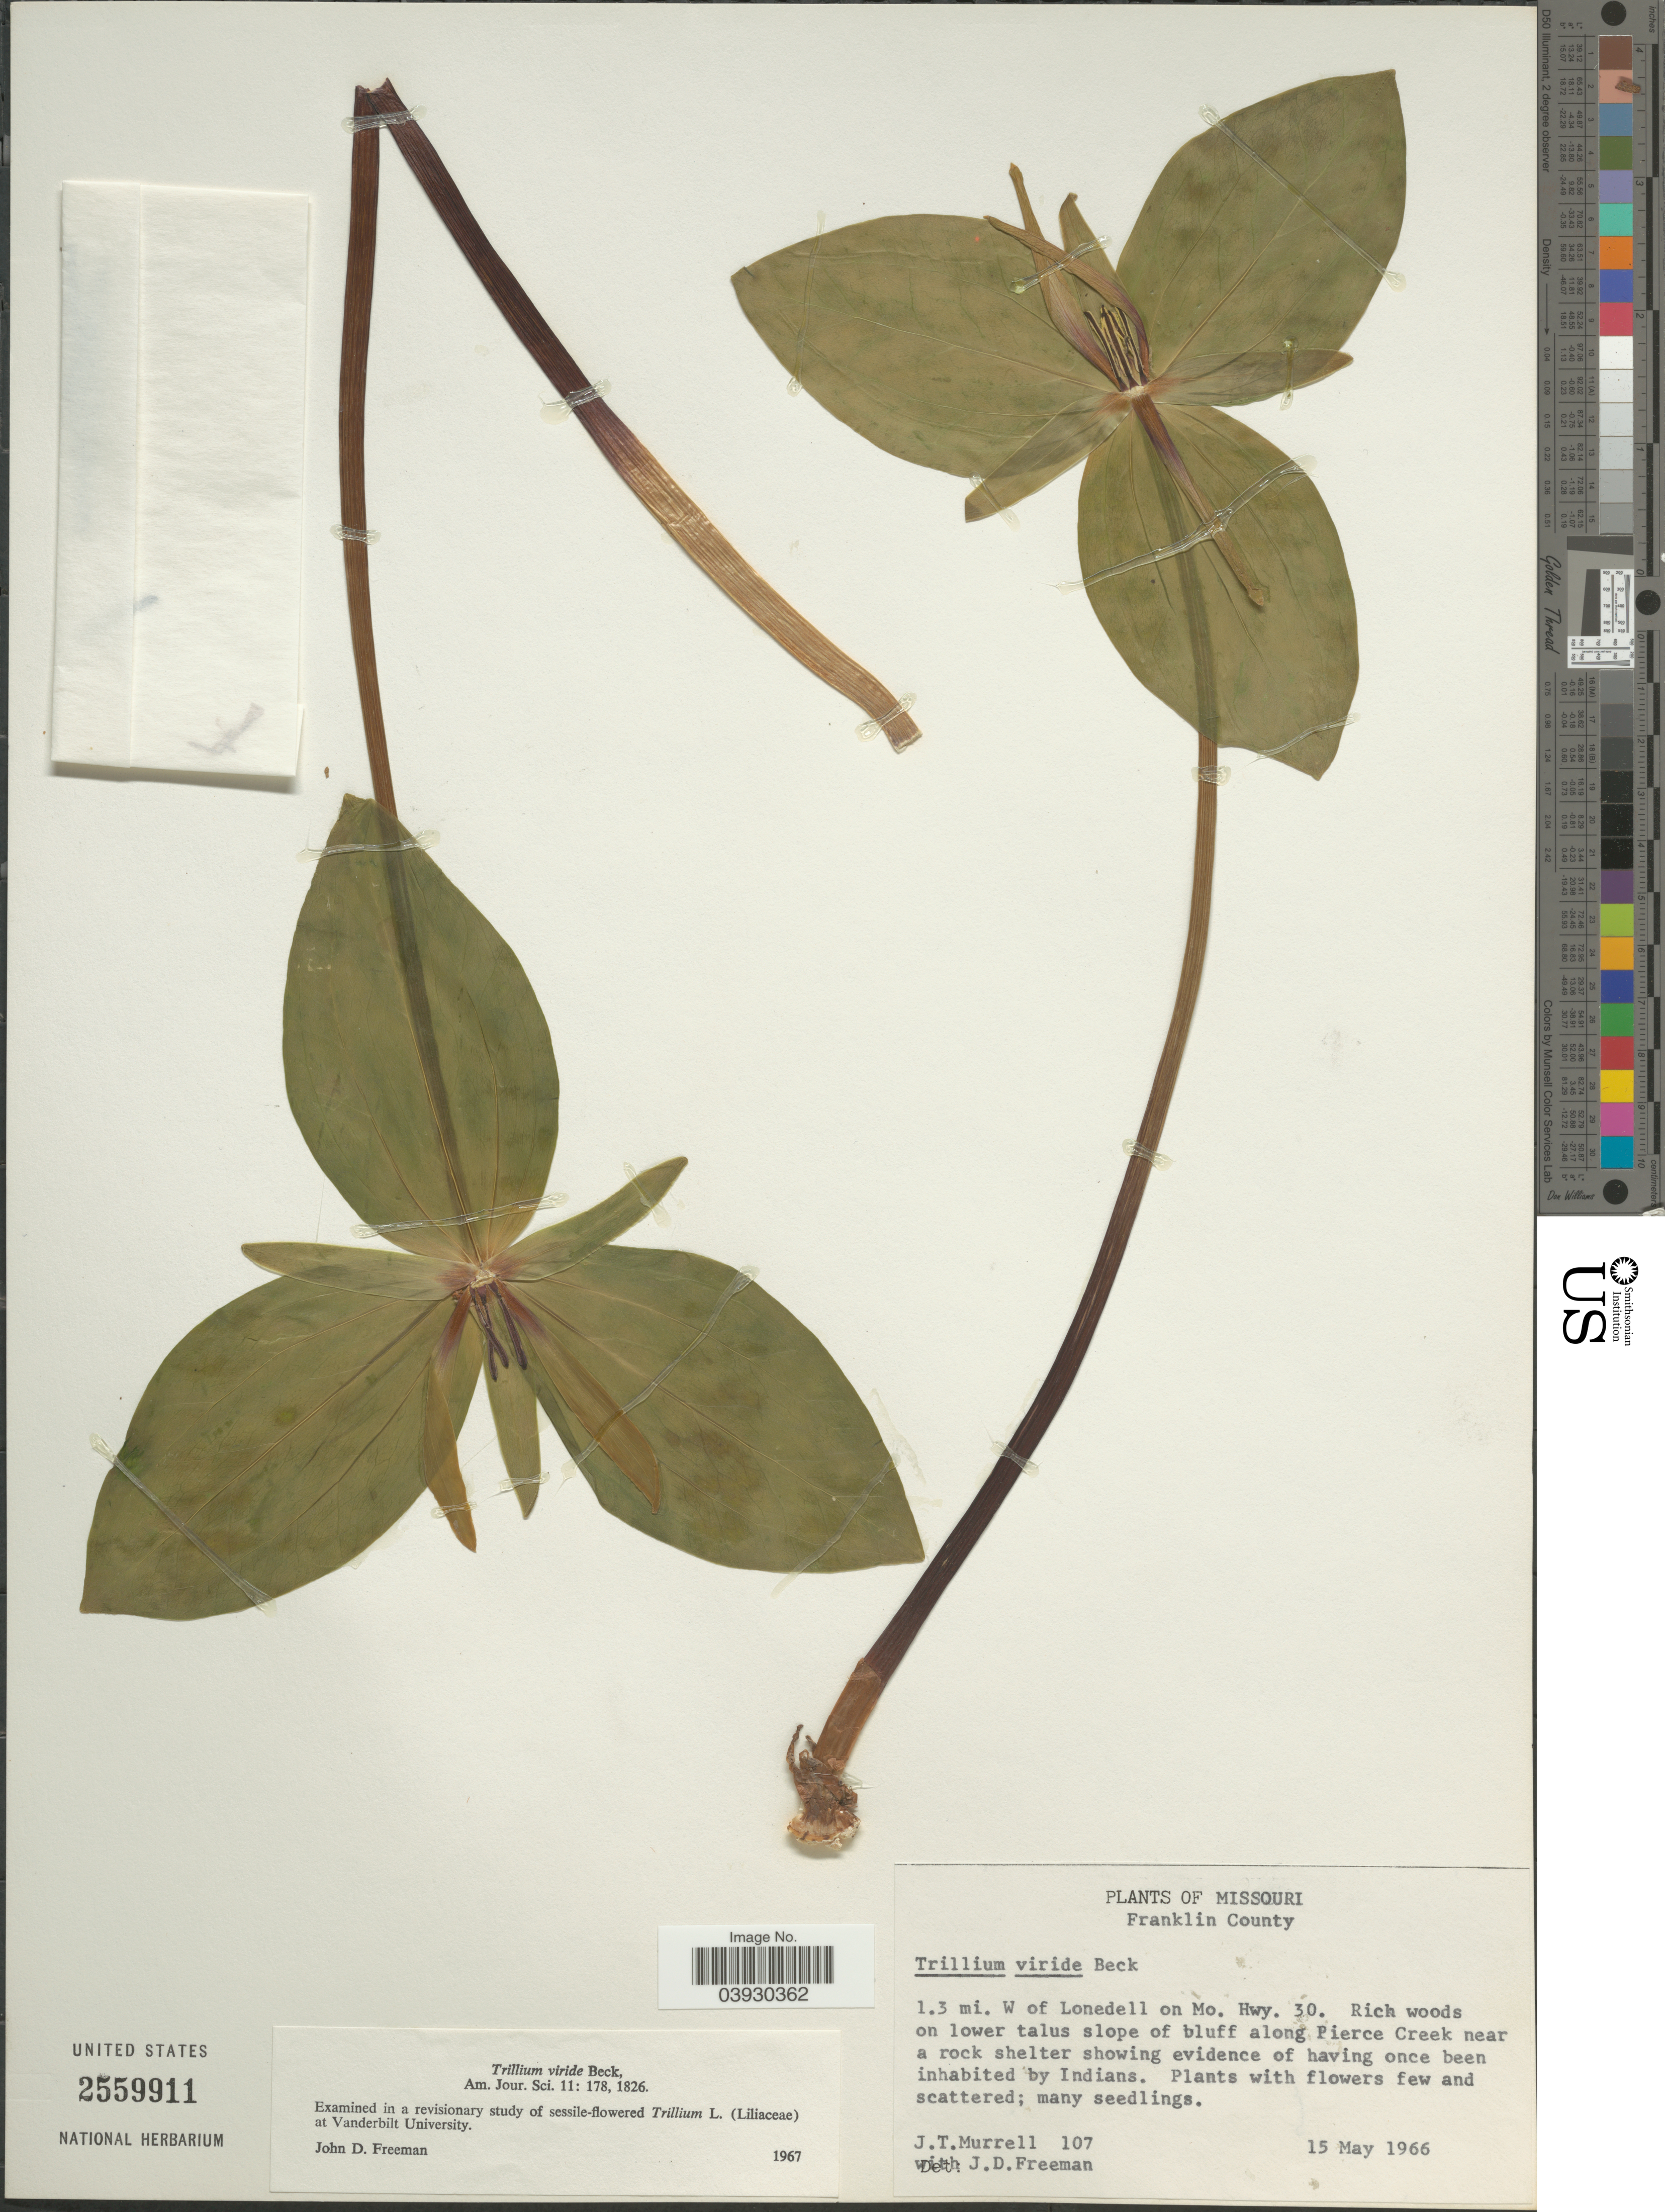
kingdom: Plantae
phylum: Tracheophyta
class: Liliopsida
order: Liliales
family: Melanthiaceae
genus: Trillium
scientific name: Trillium viride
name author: L.C. Beck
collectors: J. Murrell & J. Freeman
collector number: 107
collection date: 1966-05-15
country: United States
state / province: Missouri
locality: Franklin County. 1.3 mi. W of Lonedell on Mo. Hwy. 30. Rich woods on lower talus slope of bluff along Pierce Creek near a rock shelter showing evidence of having once been inhabited by Indians.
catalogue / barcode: US 2559911